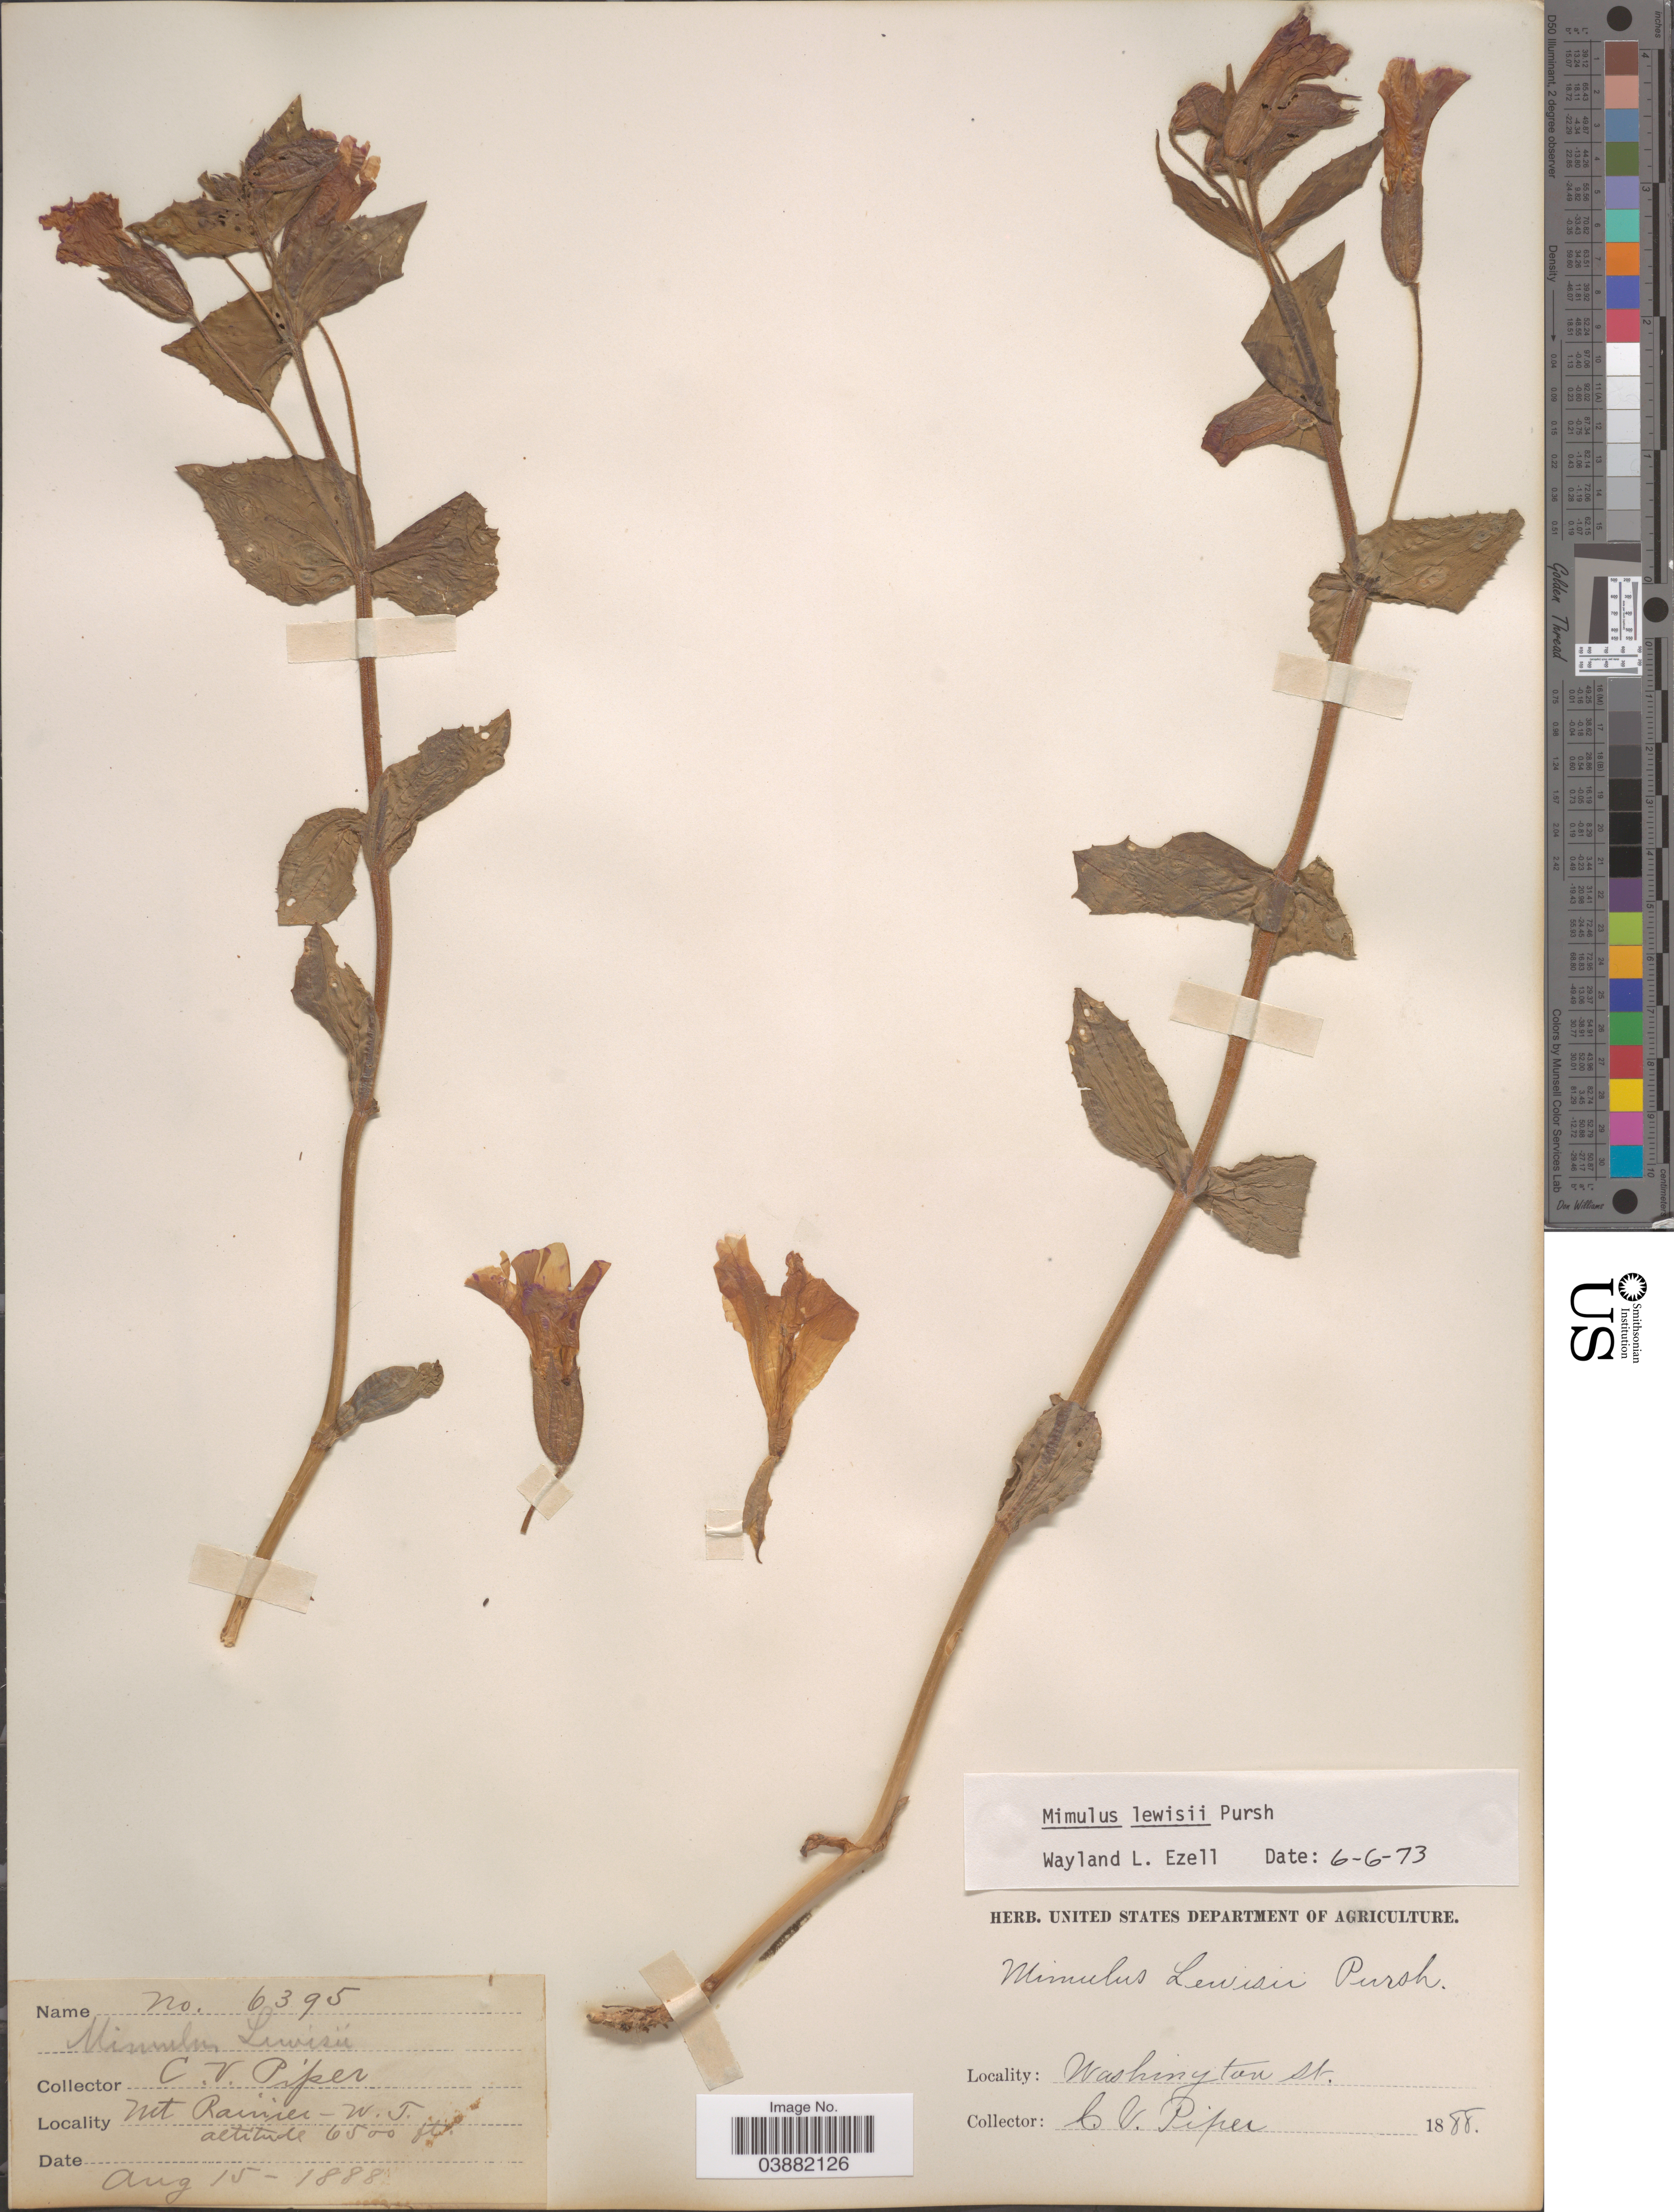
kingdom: Plantae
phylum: Tracheophyta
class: Magnoliopsida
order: Lamiales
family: Phrymaceae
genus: Mimulus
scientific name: Mimulus lewisii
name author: Pursh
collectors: C. V. Piper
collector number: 6395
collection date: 1888-08-15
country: United States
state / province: Washington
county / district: Pierce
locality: Mt Rainier - W. T.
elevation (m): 1981